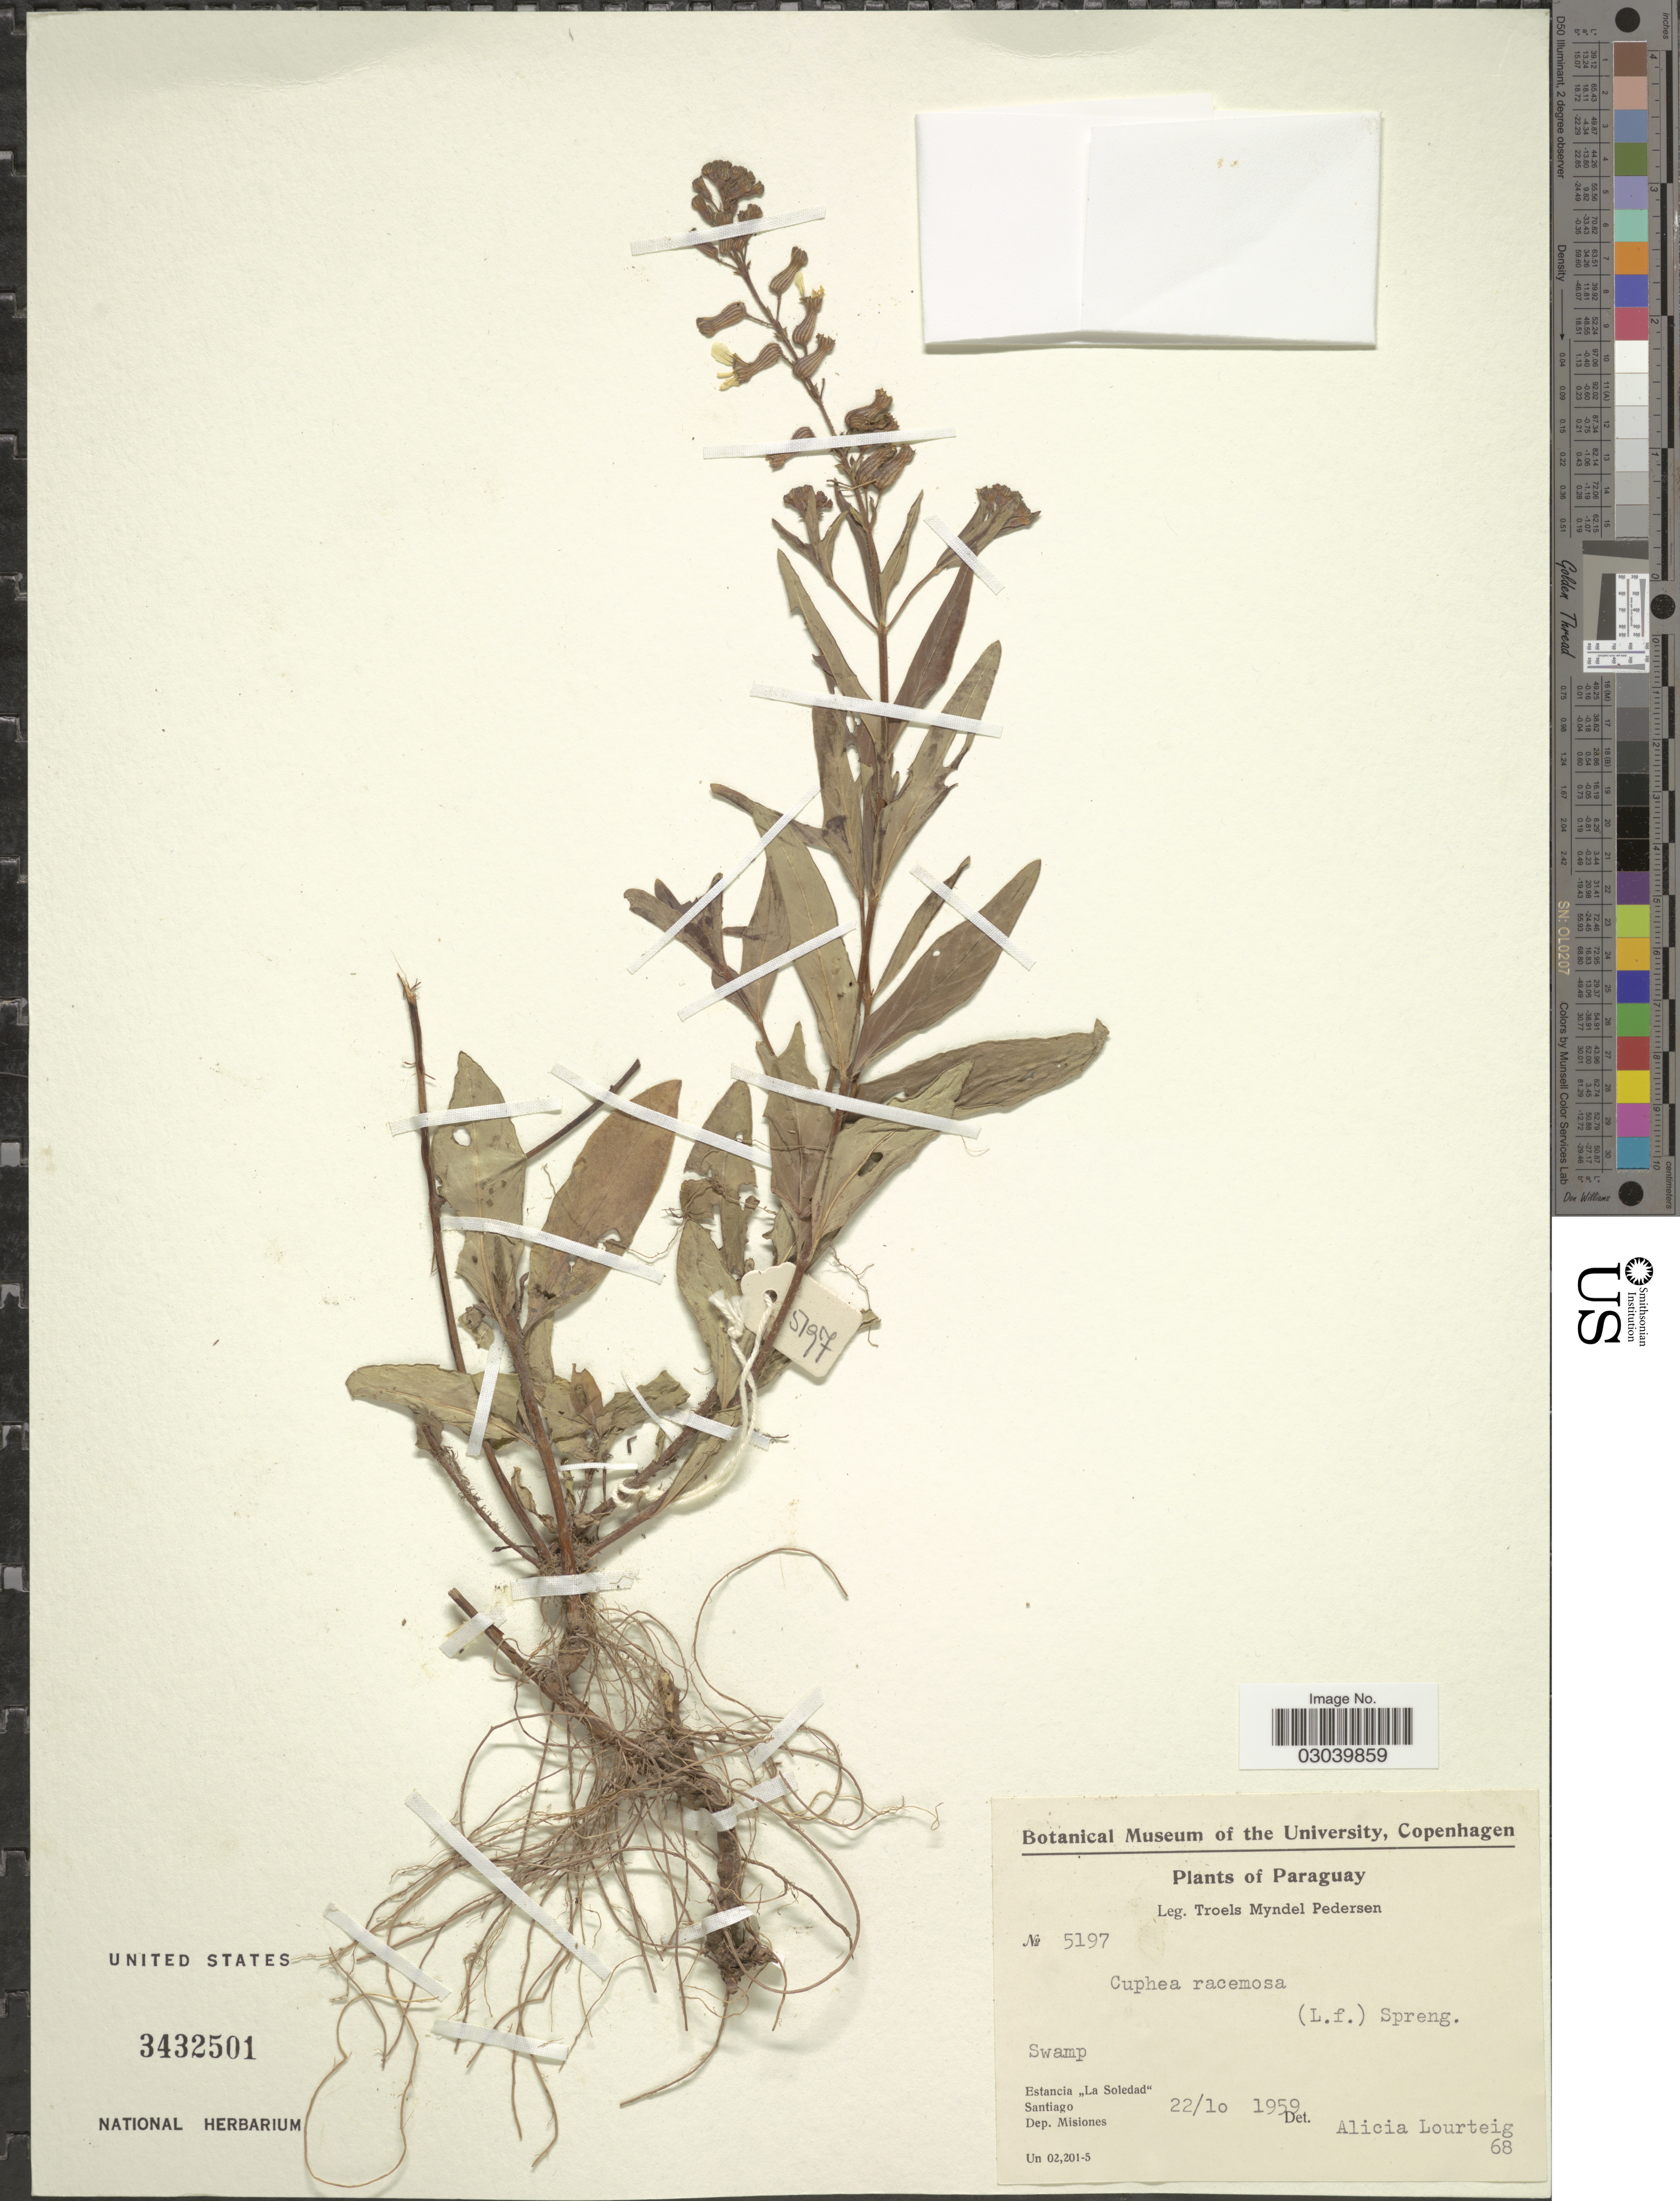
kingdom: Plantae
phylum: Tracheophyta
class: Magnoliopsida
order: Myrtales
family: Lythraceae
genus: Cuphea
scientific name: Cuphea racemosa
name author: (L. f.) Spreng.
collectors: T. Pederson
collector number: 5197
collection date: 1959-10-22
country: Paraguay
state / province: Misiones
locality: Swamp. Estancia "La Soledad". Santiago. Dep. Misiones.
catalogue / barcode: US 3432501